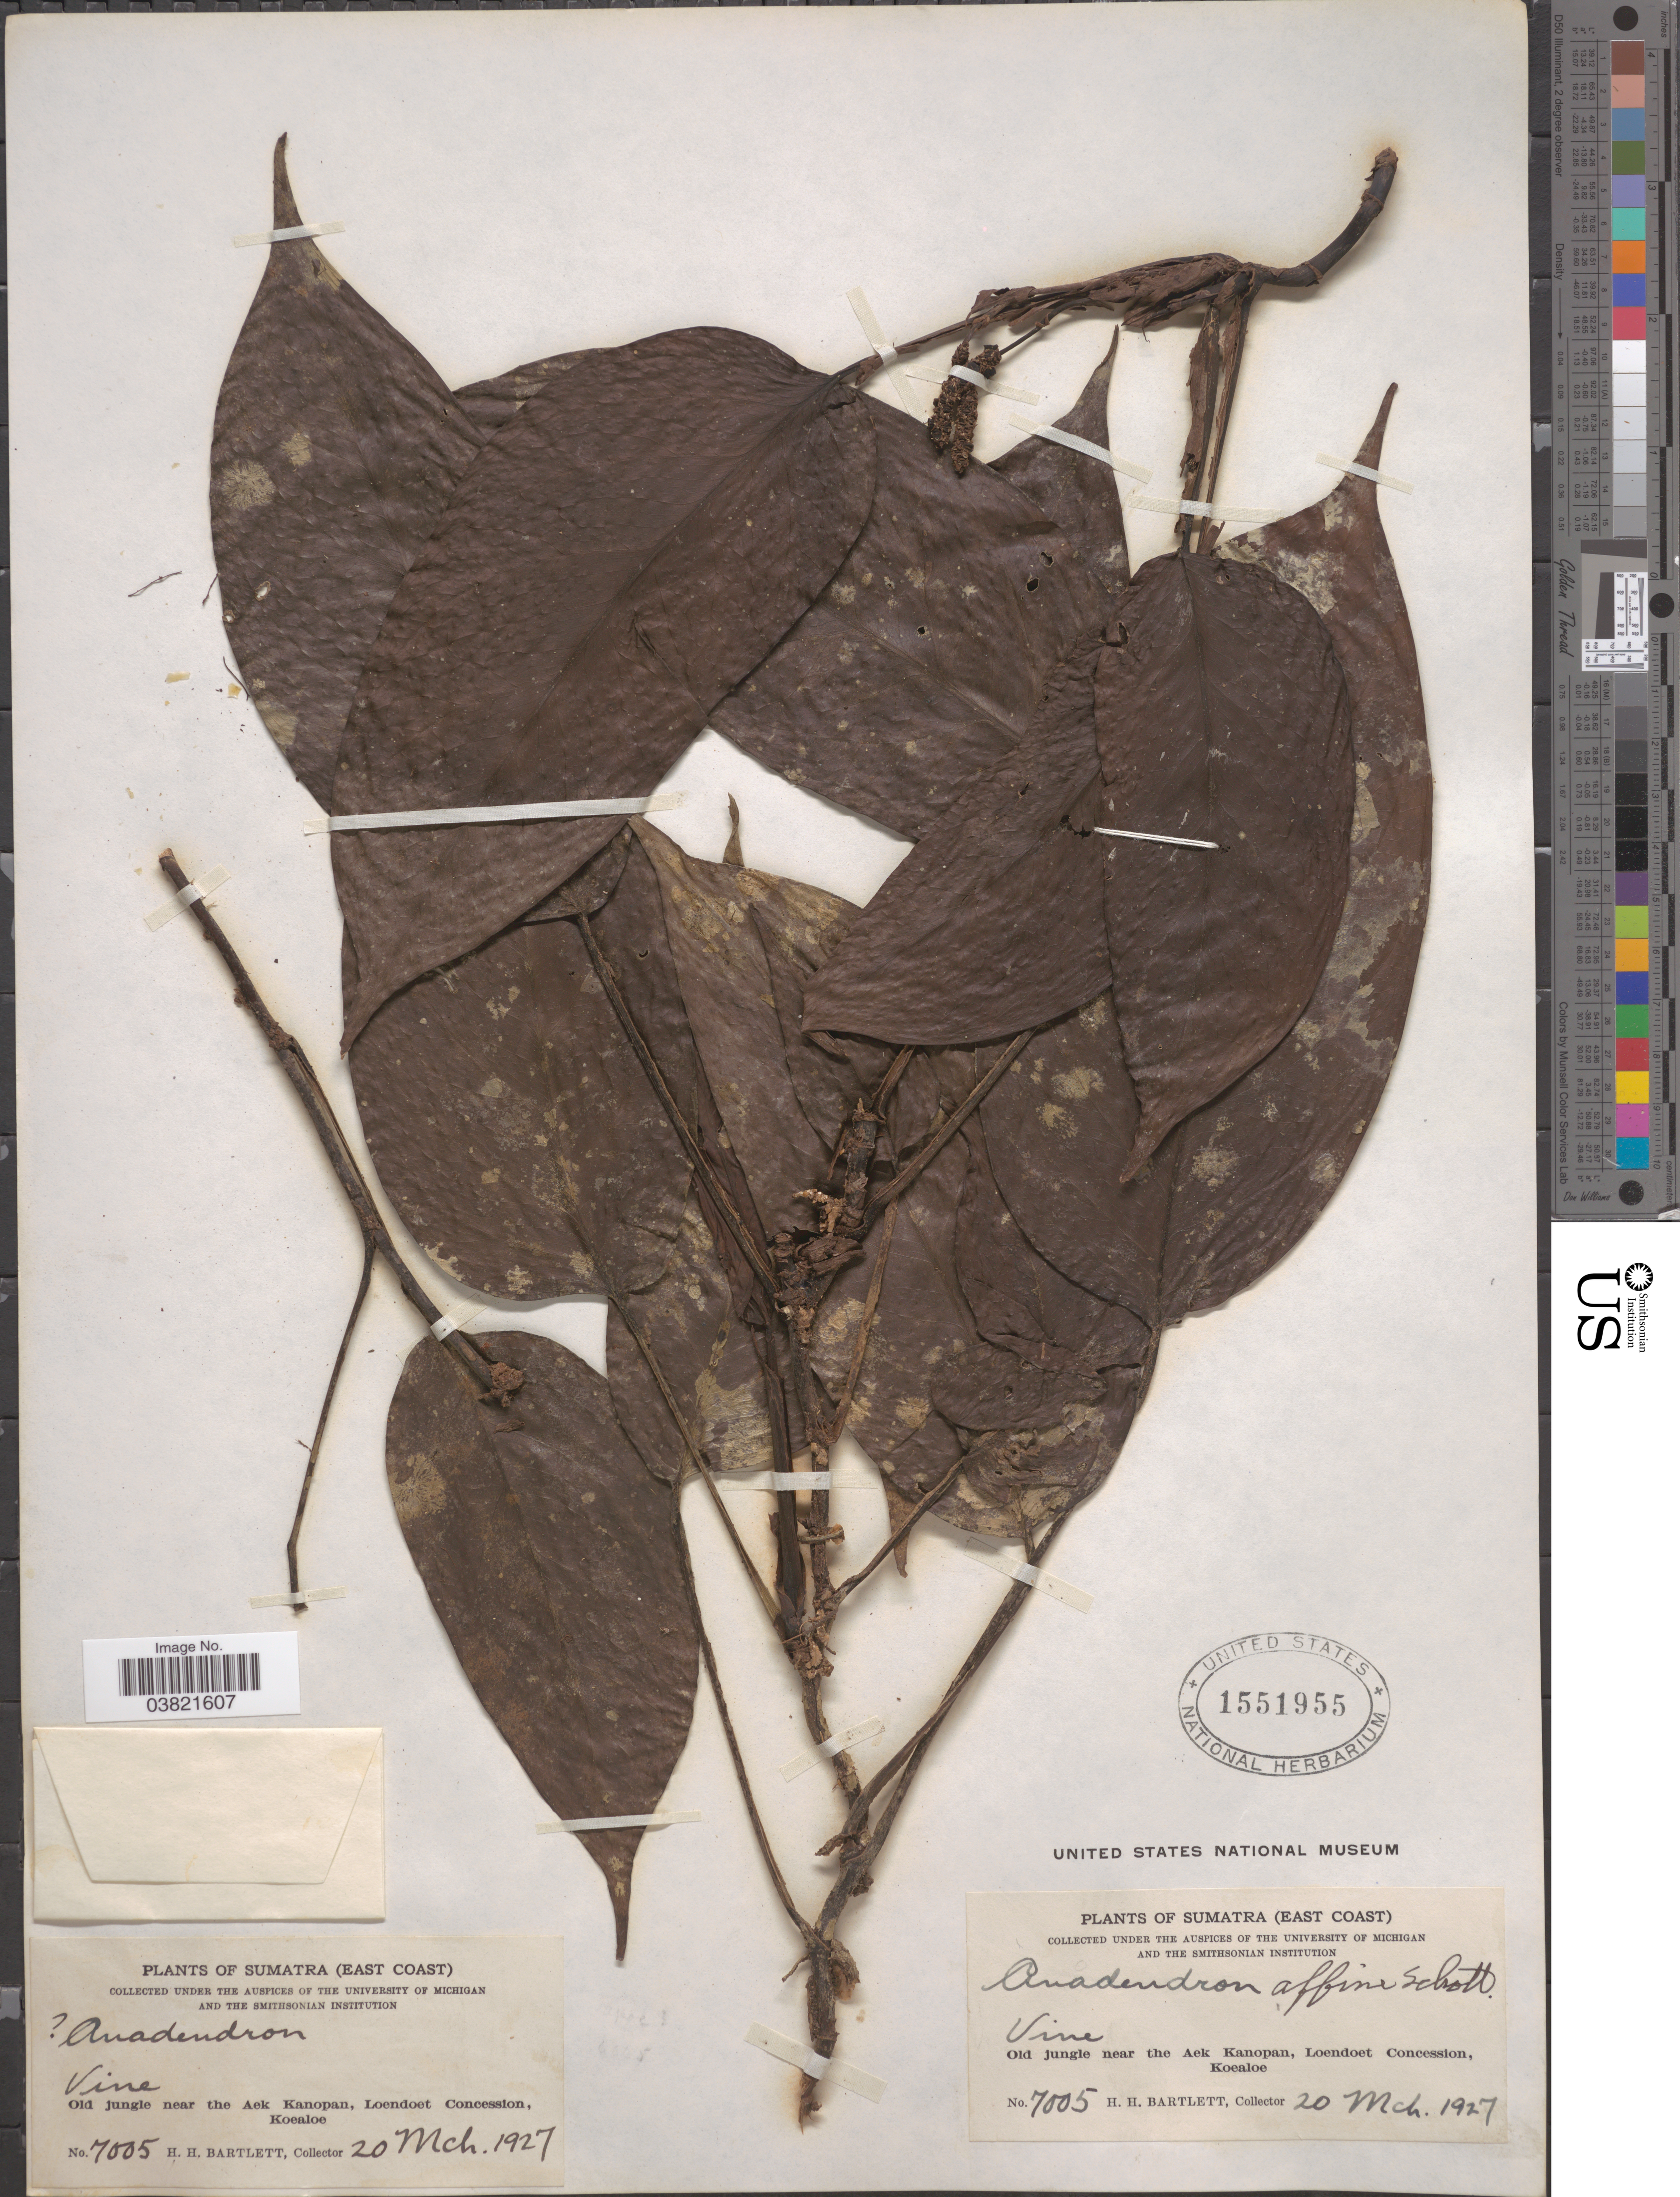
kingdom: Plantae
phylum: Tracheophyta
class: Liliopsida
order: Alismatales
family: Araceae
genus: Anadendrum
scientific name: Anadendrum affine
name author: Schott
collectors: H. H. Bartlett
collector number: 7005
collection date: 1927-03-20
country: Indonesia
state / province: Sumatra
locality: (East Coast). Old jungle near the Aek Kanopan, Loendoet Concession, Koealoe.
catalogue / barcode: US 1551955